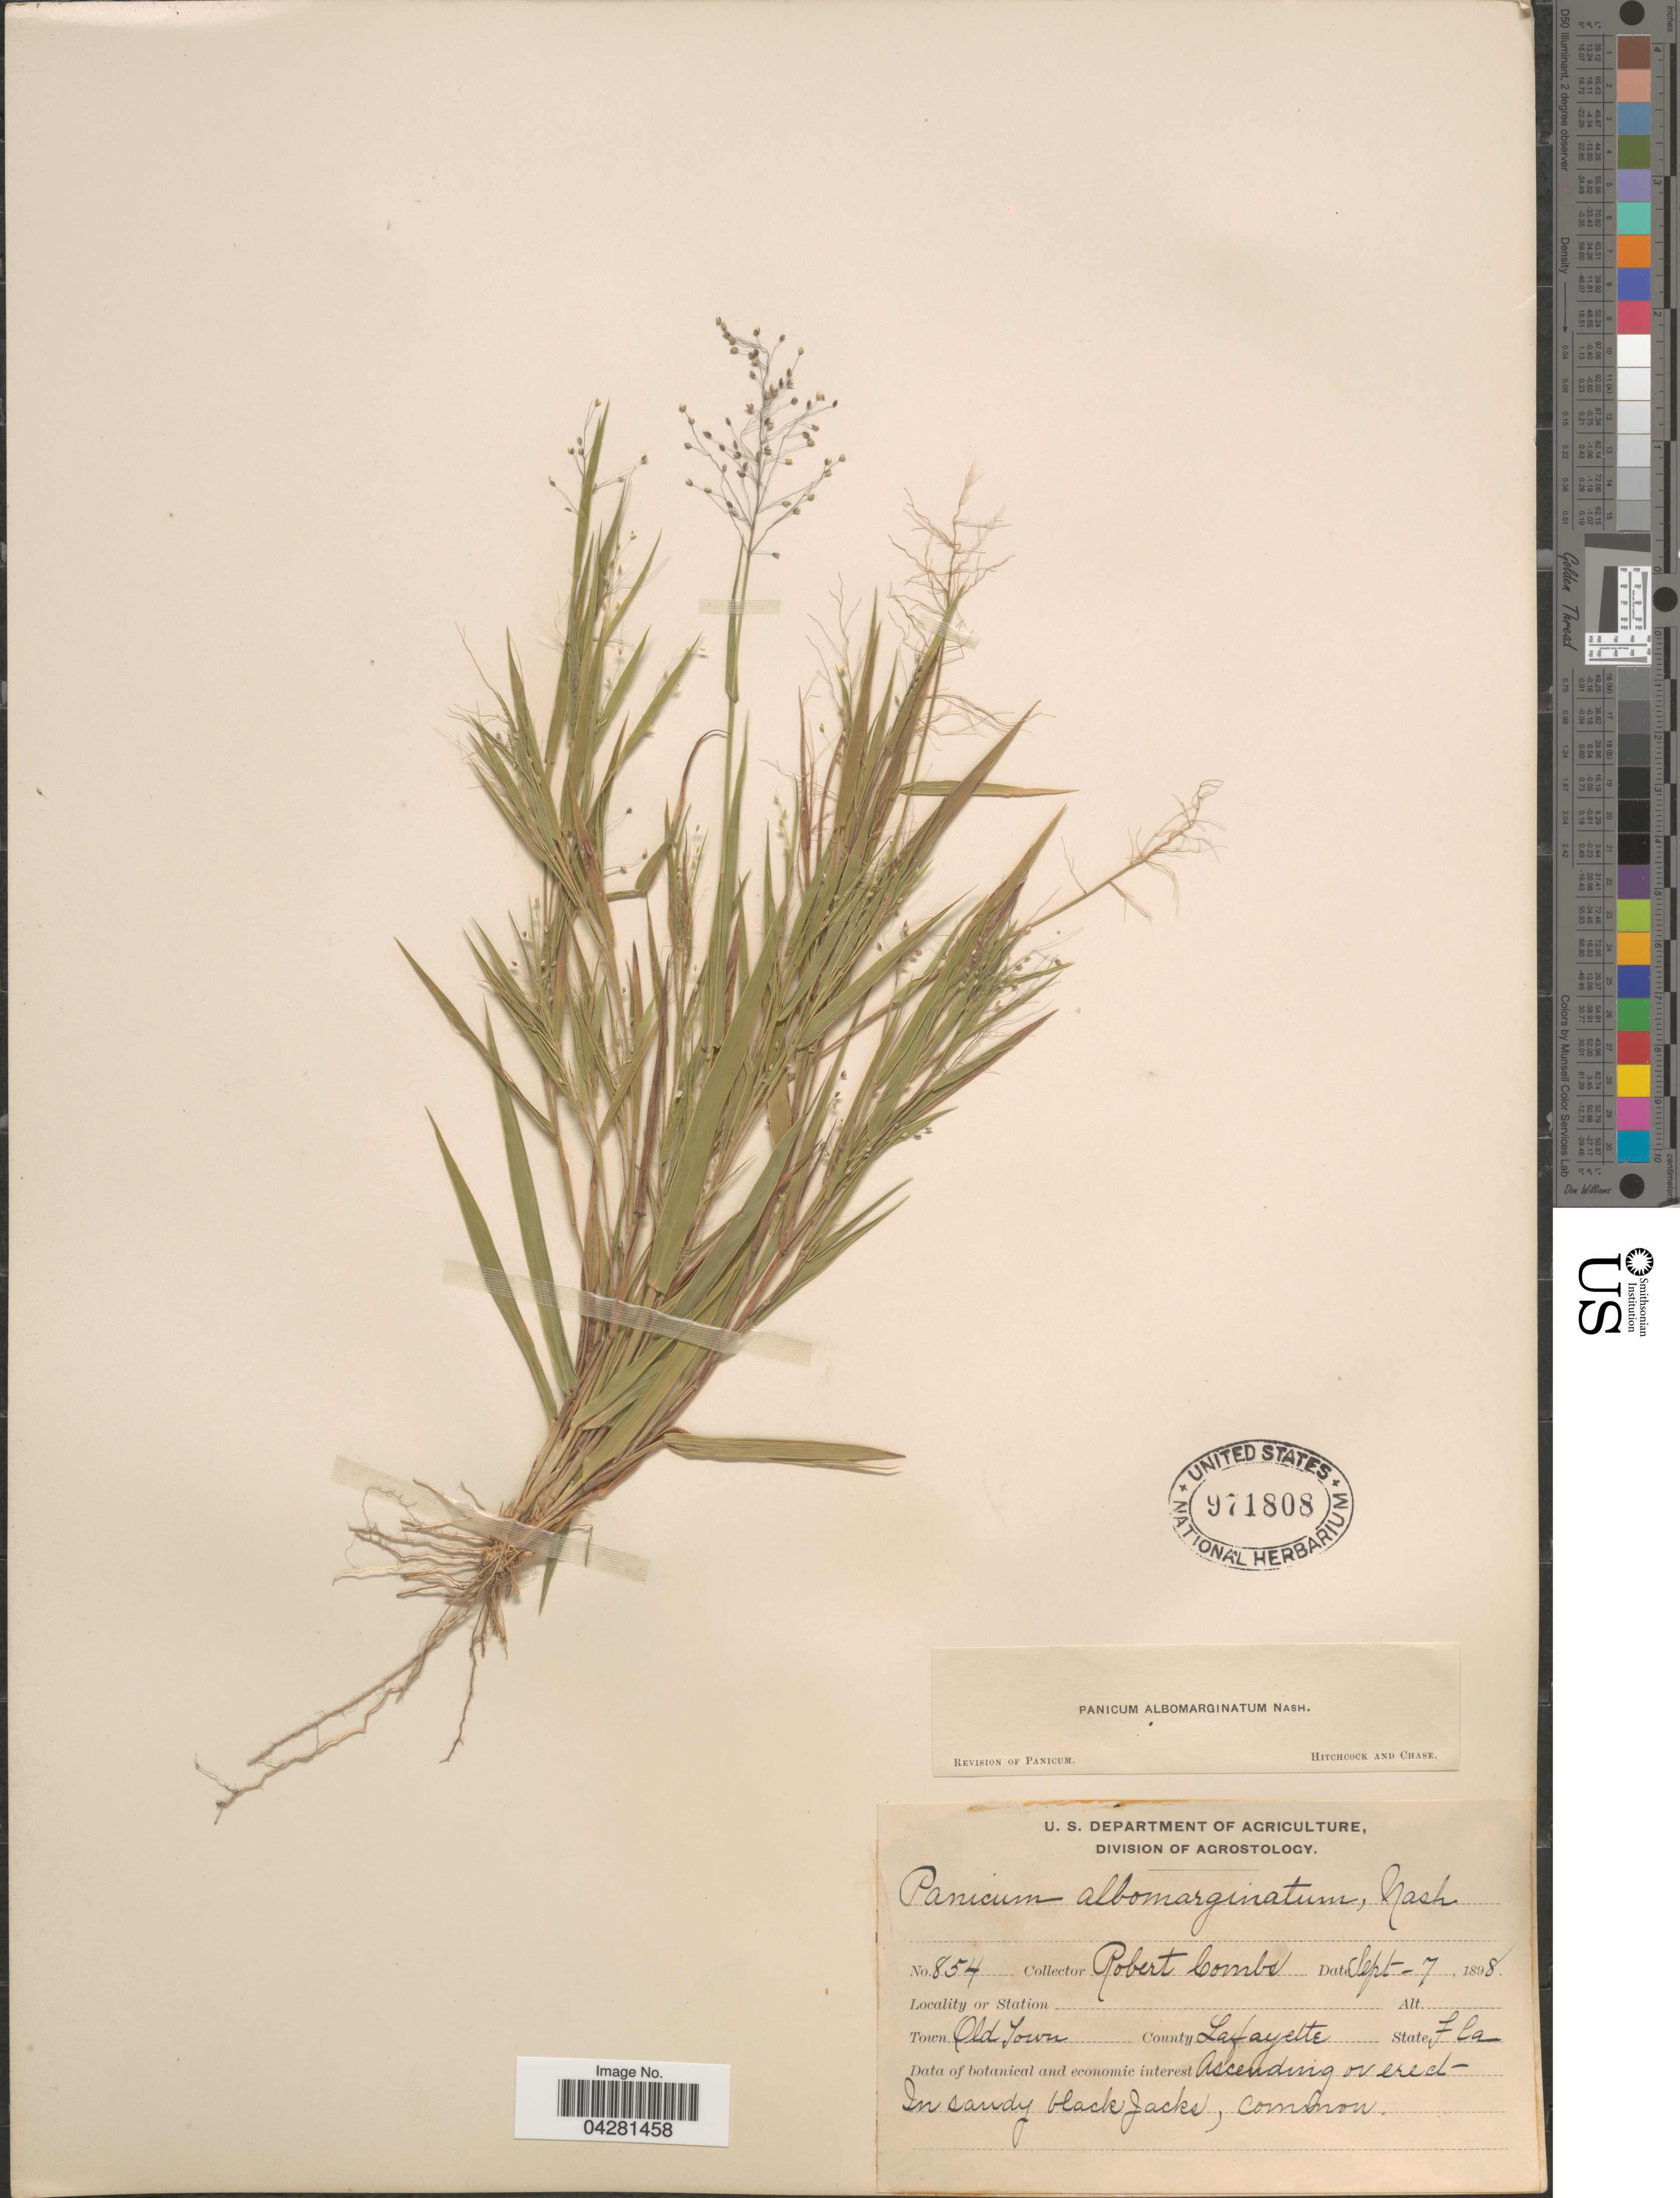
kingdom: Plantae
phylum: Tracheophyta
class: Liliopsida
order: Poales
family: Poaceae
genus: Dichanthelium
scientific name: Dichanthelium dichotomum var. unciphyllum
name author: (Trin.) Davidse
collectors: R. Combs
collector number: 854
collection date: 1898-09-07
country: United States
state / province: Florida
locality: Town Old Town. County Lafayette. In sandy black Jacks, common.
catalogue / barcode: US 971808